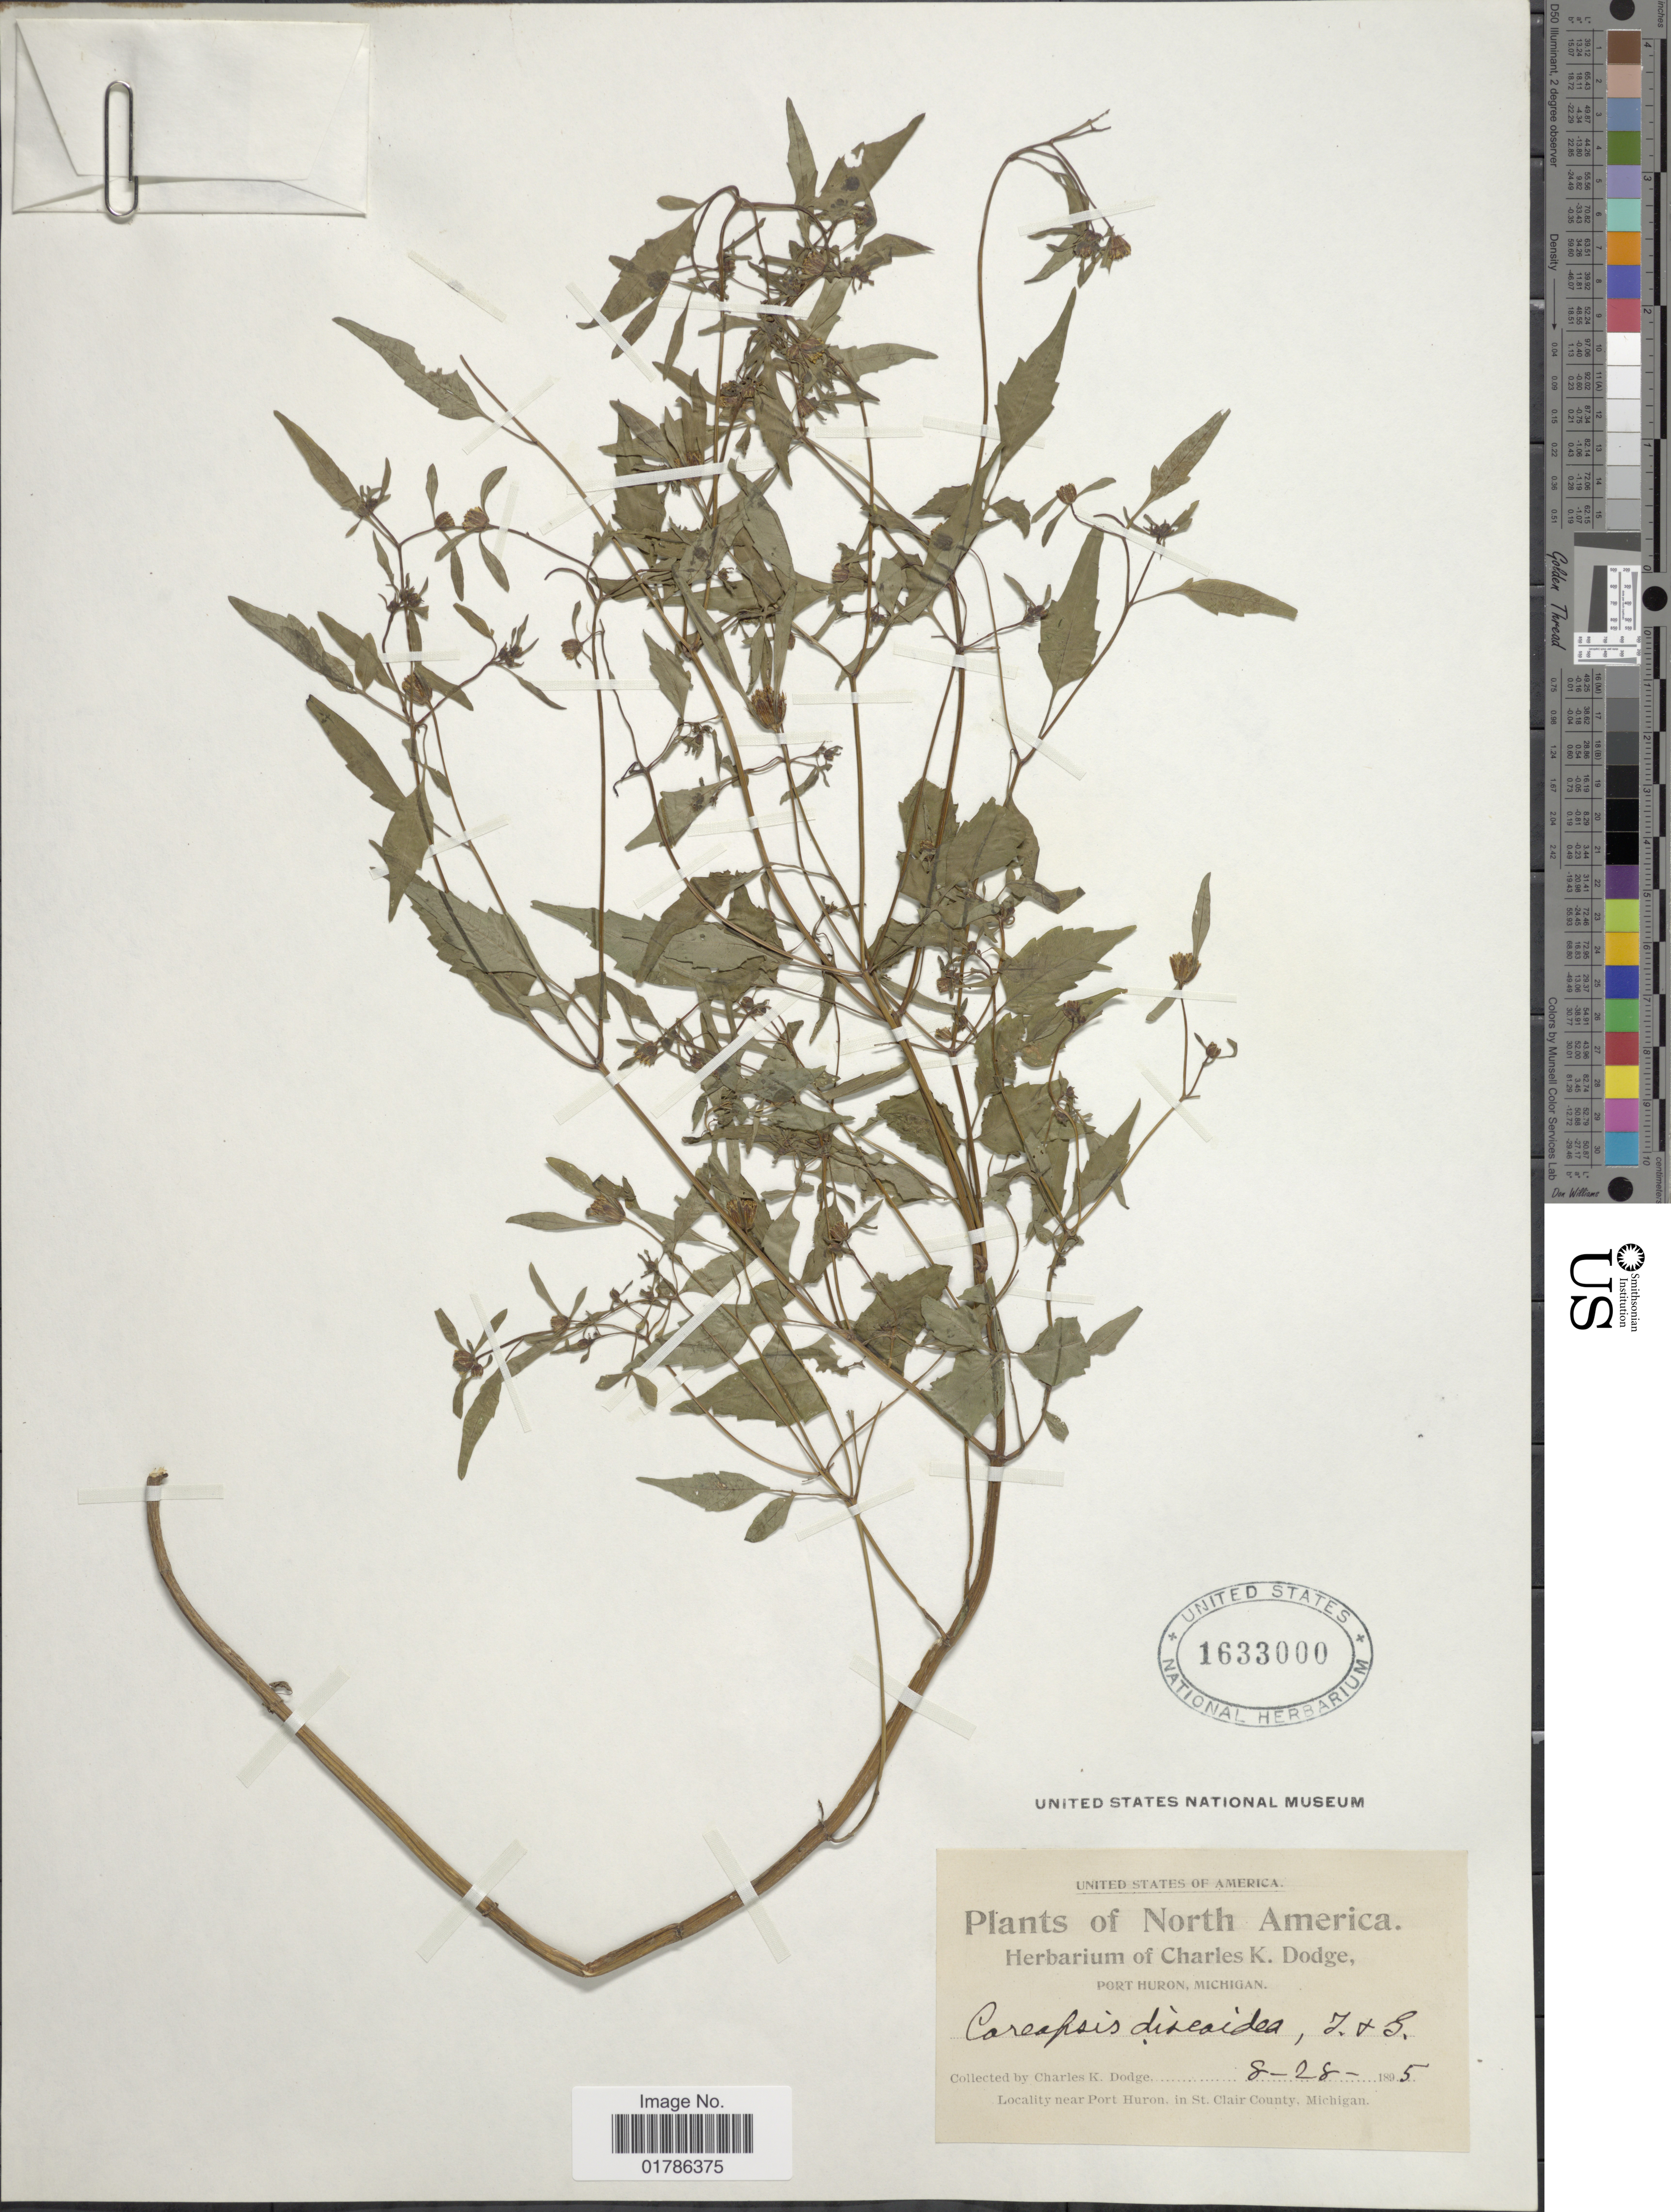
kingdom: Plantae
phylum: Tracheophyta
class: Magnoliopsida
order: Asterales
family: Asteraceae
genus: Bidens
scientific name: Bidens discoidea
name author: (Torr. & A. Gray) Britton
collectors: C. K. Dodge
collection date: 1895-08-28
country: United States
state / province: Michigan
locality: Near Port Huron, in St. Clair County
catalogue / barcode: US 1633000